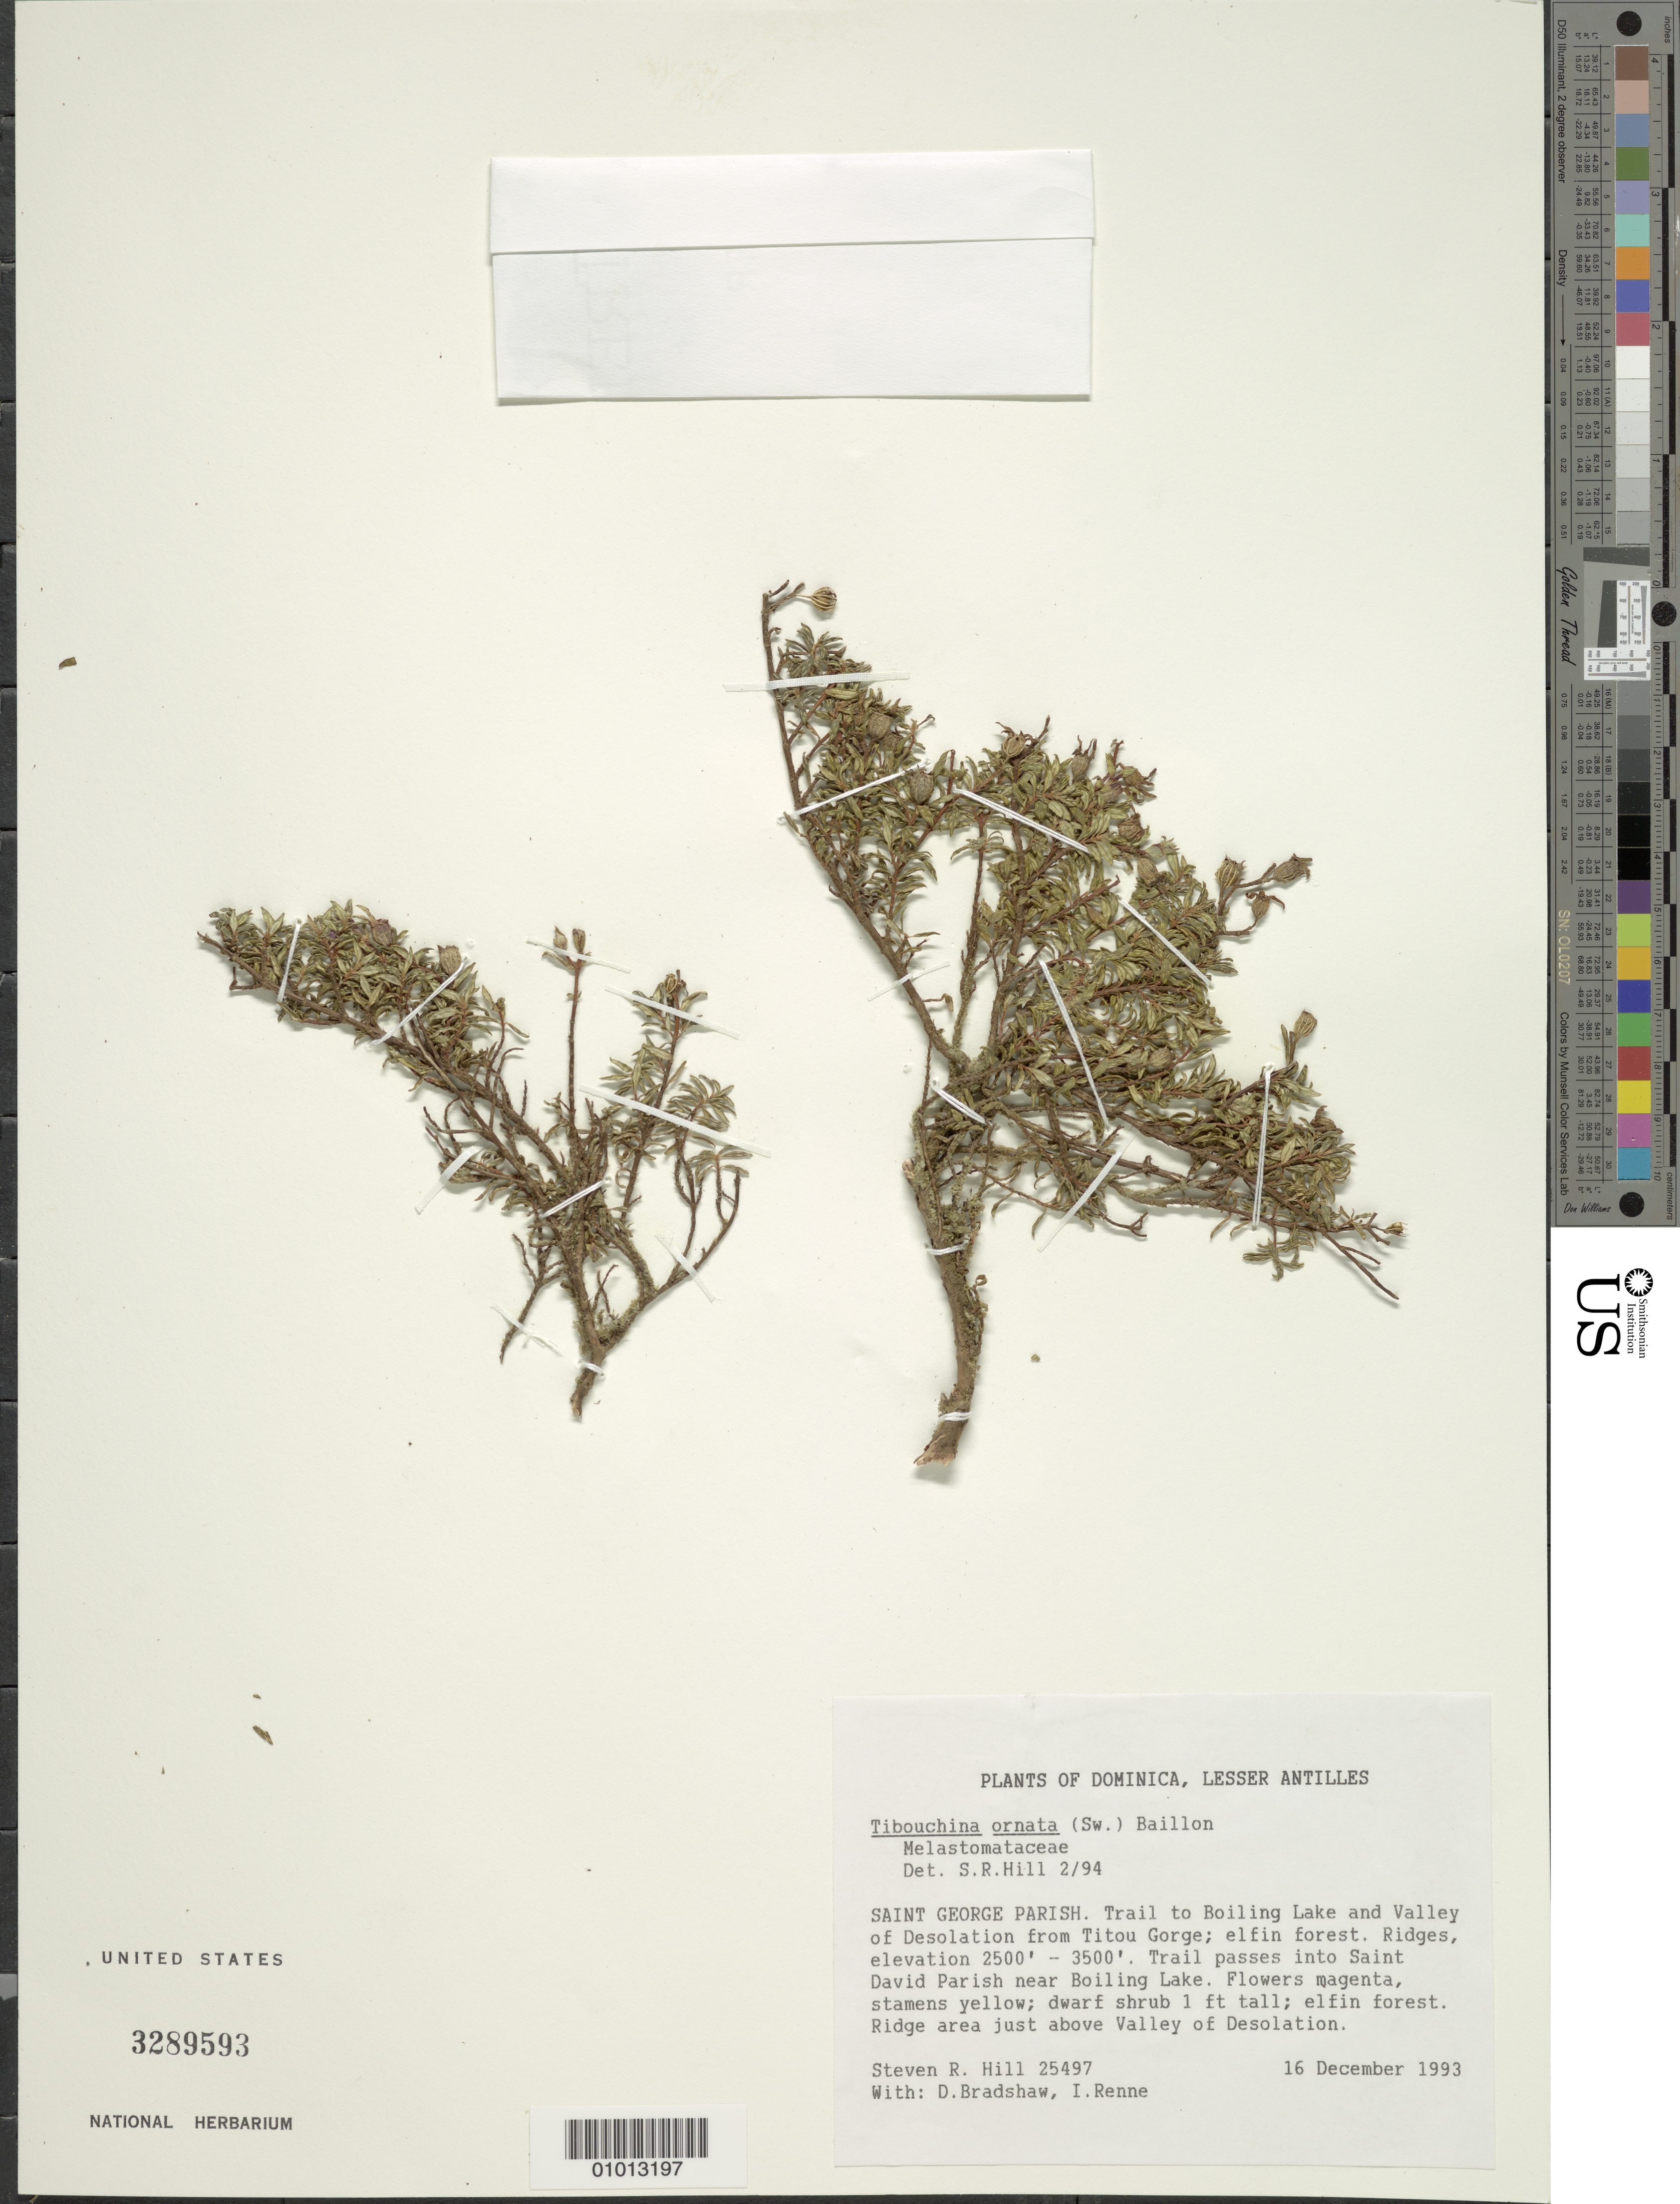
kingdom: Plantae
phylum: Tracheophyta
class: Magnoliopsida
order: Myrtales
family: Melastomataceae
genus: Chaetogastra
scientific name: Chaetogastra ornata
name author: (Sw.) P.J.F. Guim. & Michelang.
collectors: S. R. Hill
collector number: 25497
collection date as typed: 16 Dec 1993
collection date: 1993-12-16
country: Dominica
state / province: St. George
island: Dominica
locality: Trail to Boiling Lake and Valley of Desolation from Titou Gorge; trail passes into Saint David Parish near Boiling Lake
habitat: Elfin forest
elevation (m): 762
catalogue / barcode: US 3289593